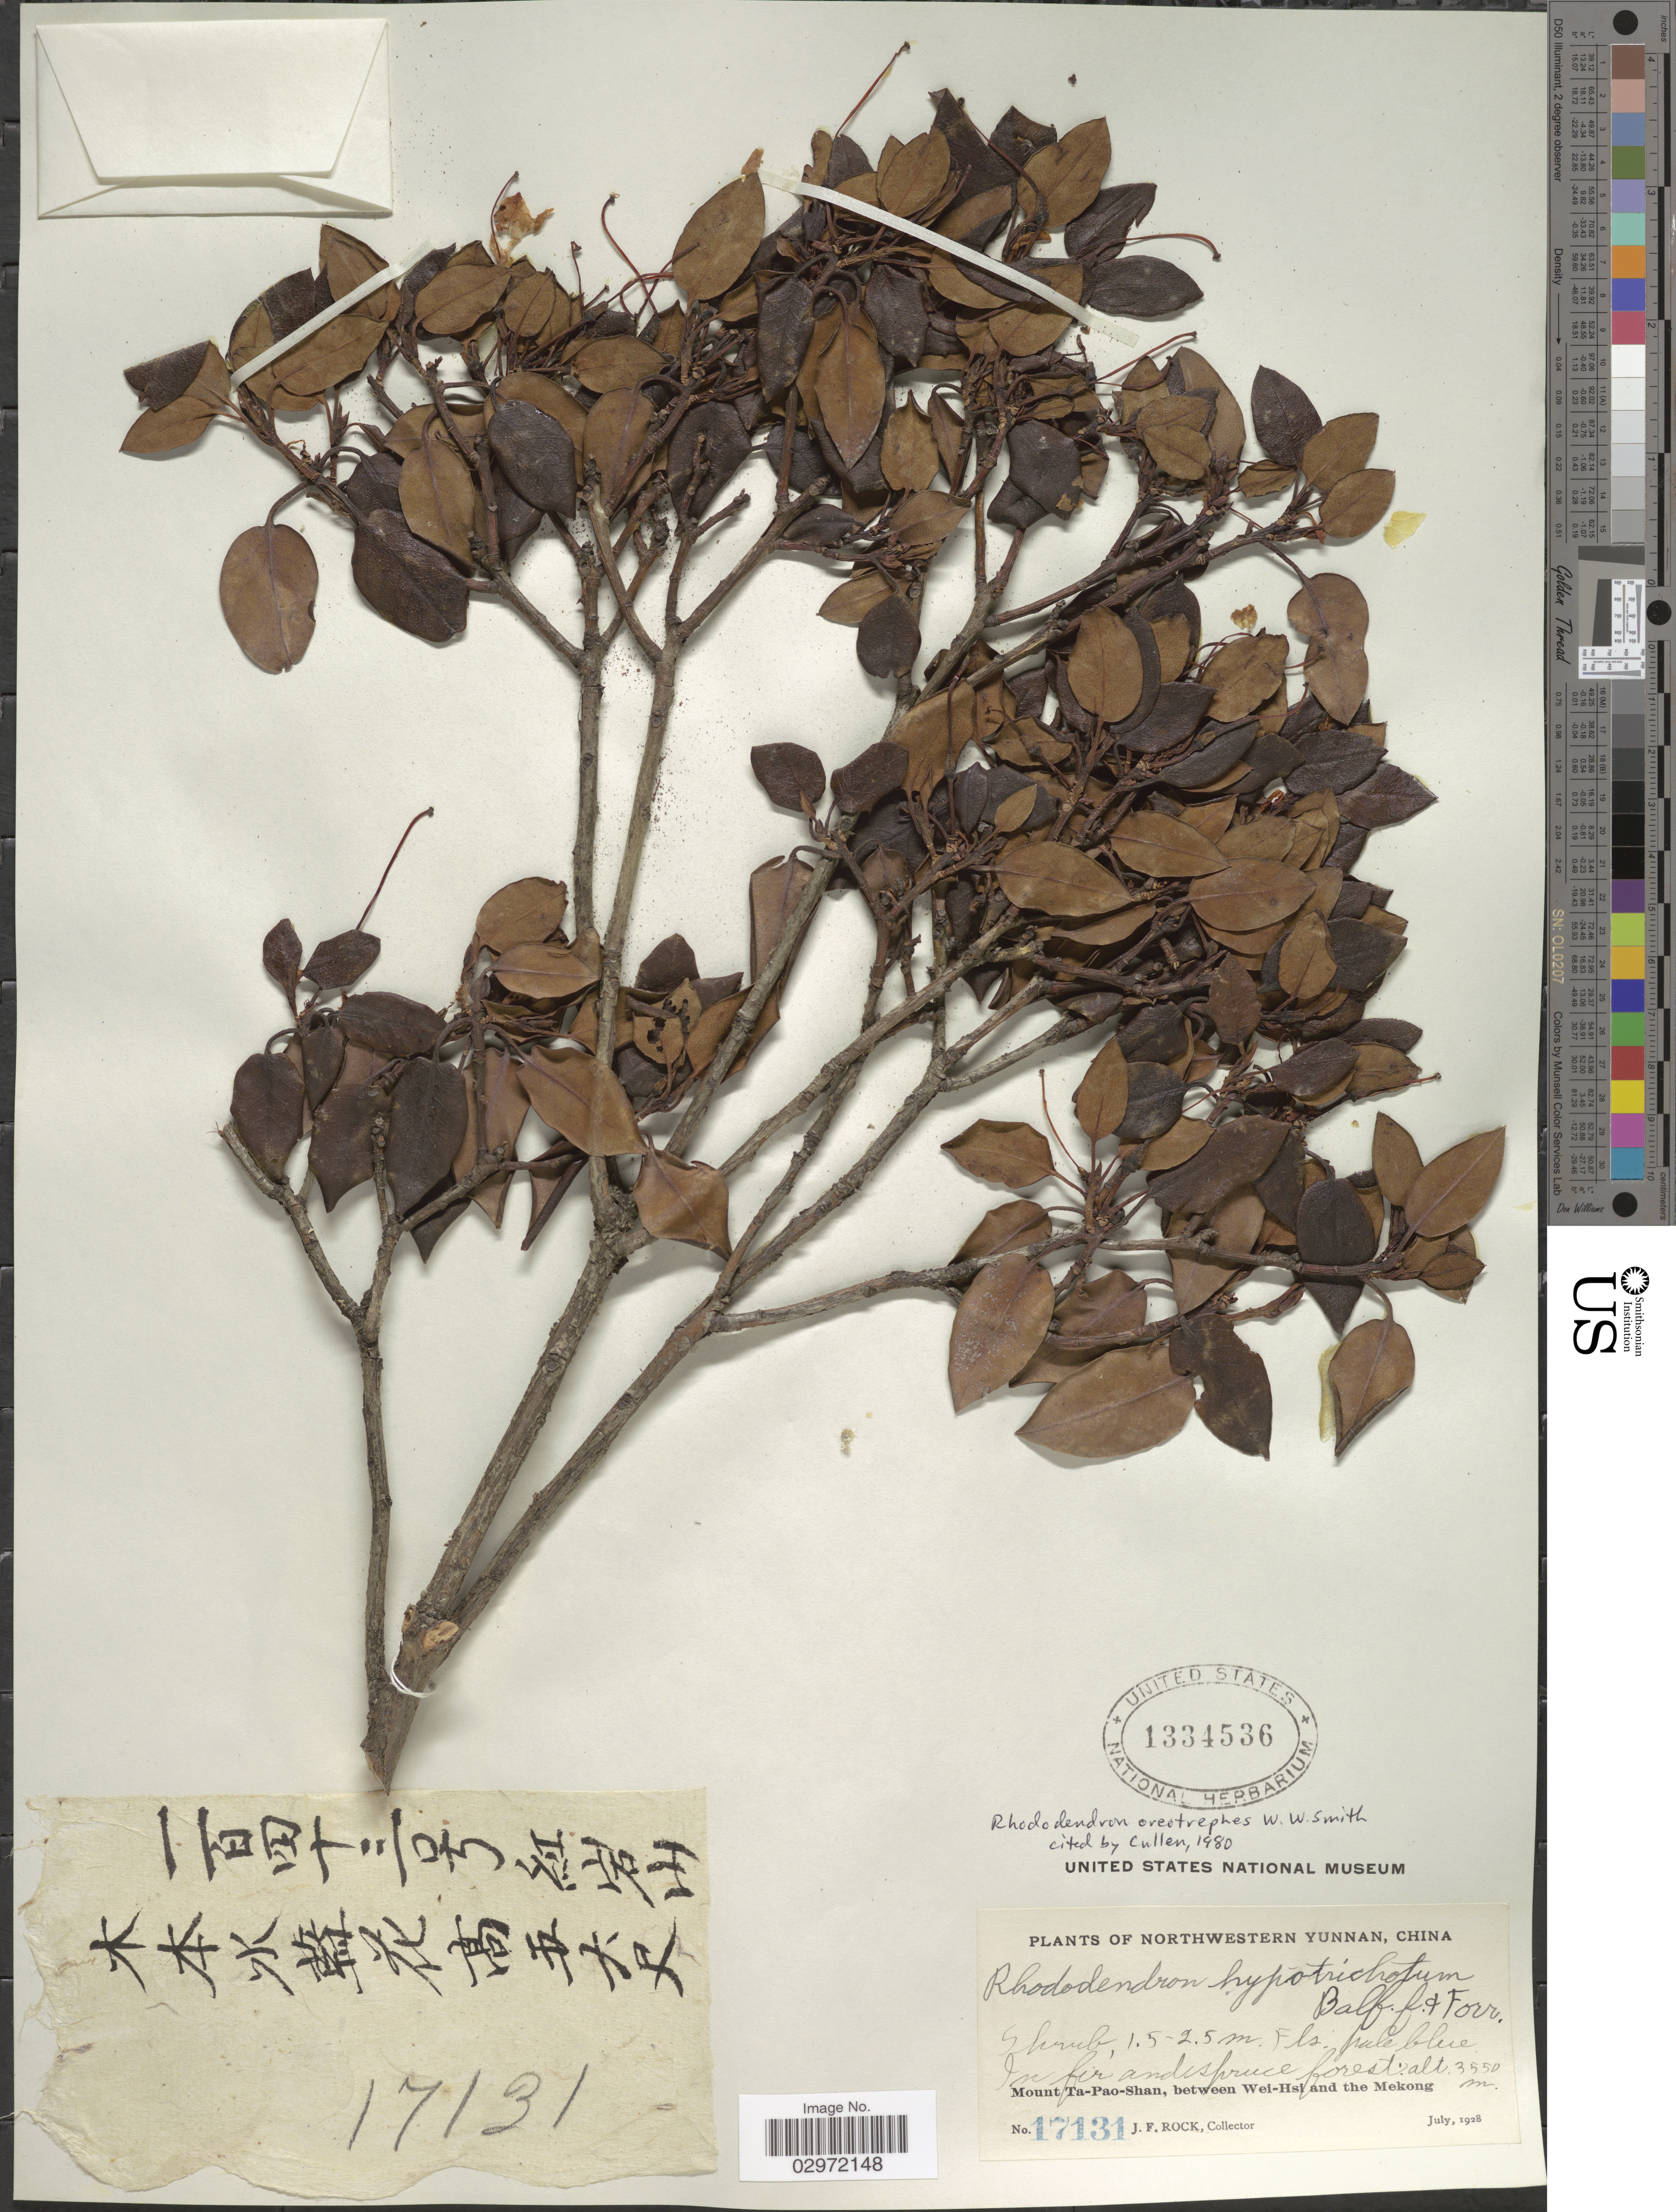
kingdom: Plantae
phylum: Tracheophyta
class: Magnoliopsida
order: Ericales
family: Ericaceae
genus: Rhododendron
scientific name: Rhododendron oreotrephes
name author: W.W. Sm.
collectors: J. Rock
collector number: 17131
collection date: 1928-07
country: China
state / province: Yunnan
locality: Mount Ta-Pao-Shan, between Wei-Hsi and the Mekong.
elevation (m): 3550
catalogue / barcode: US 1334536